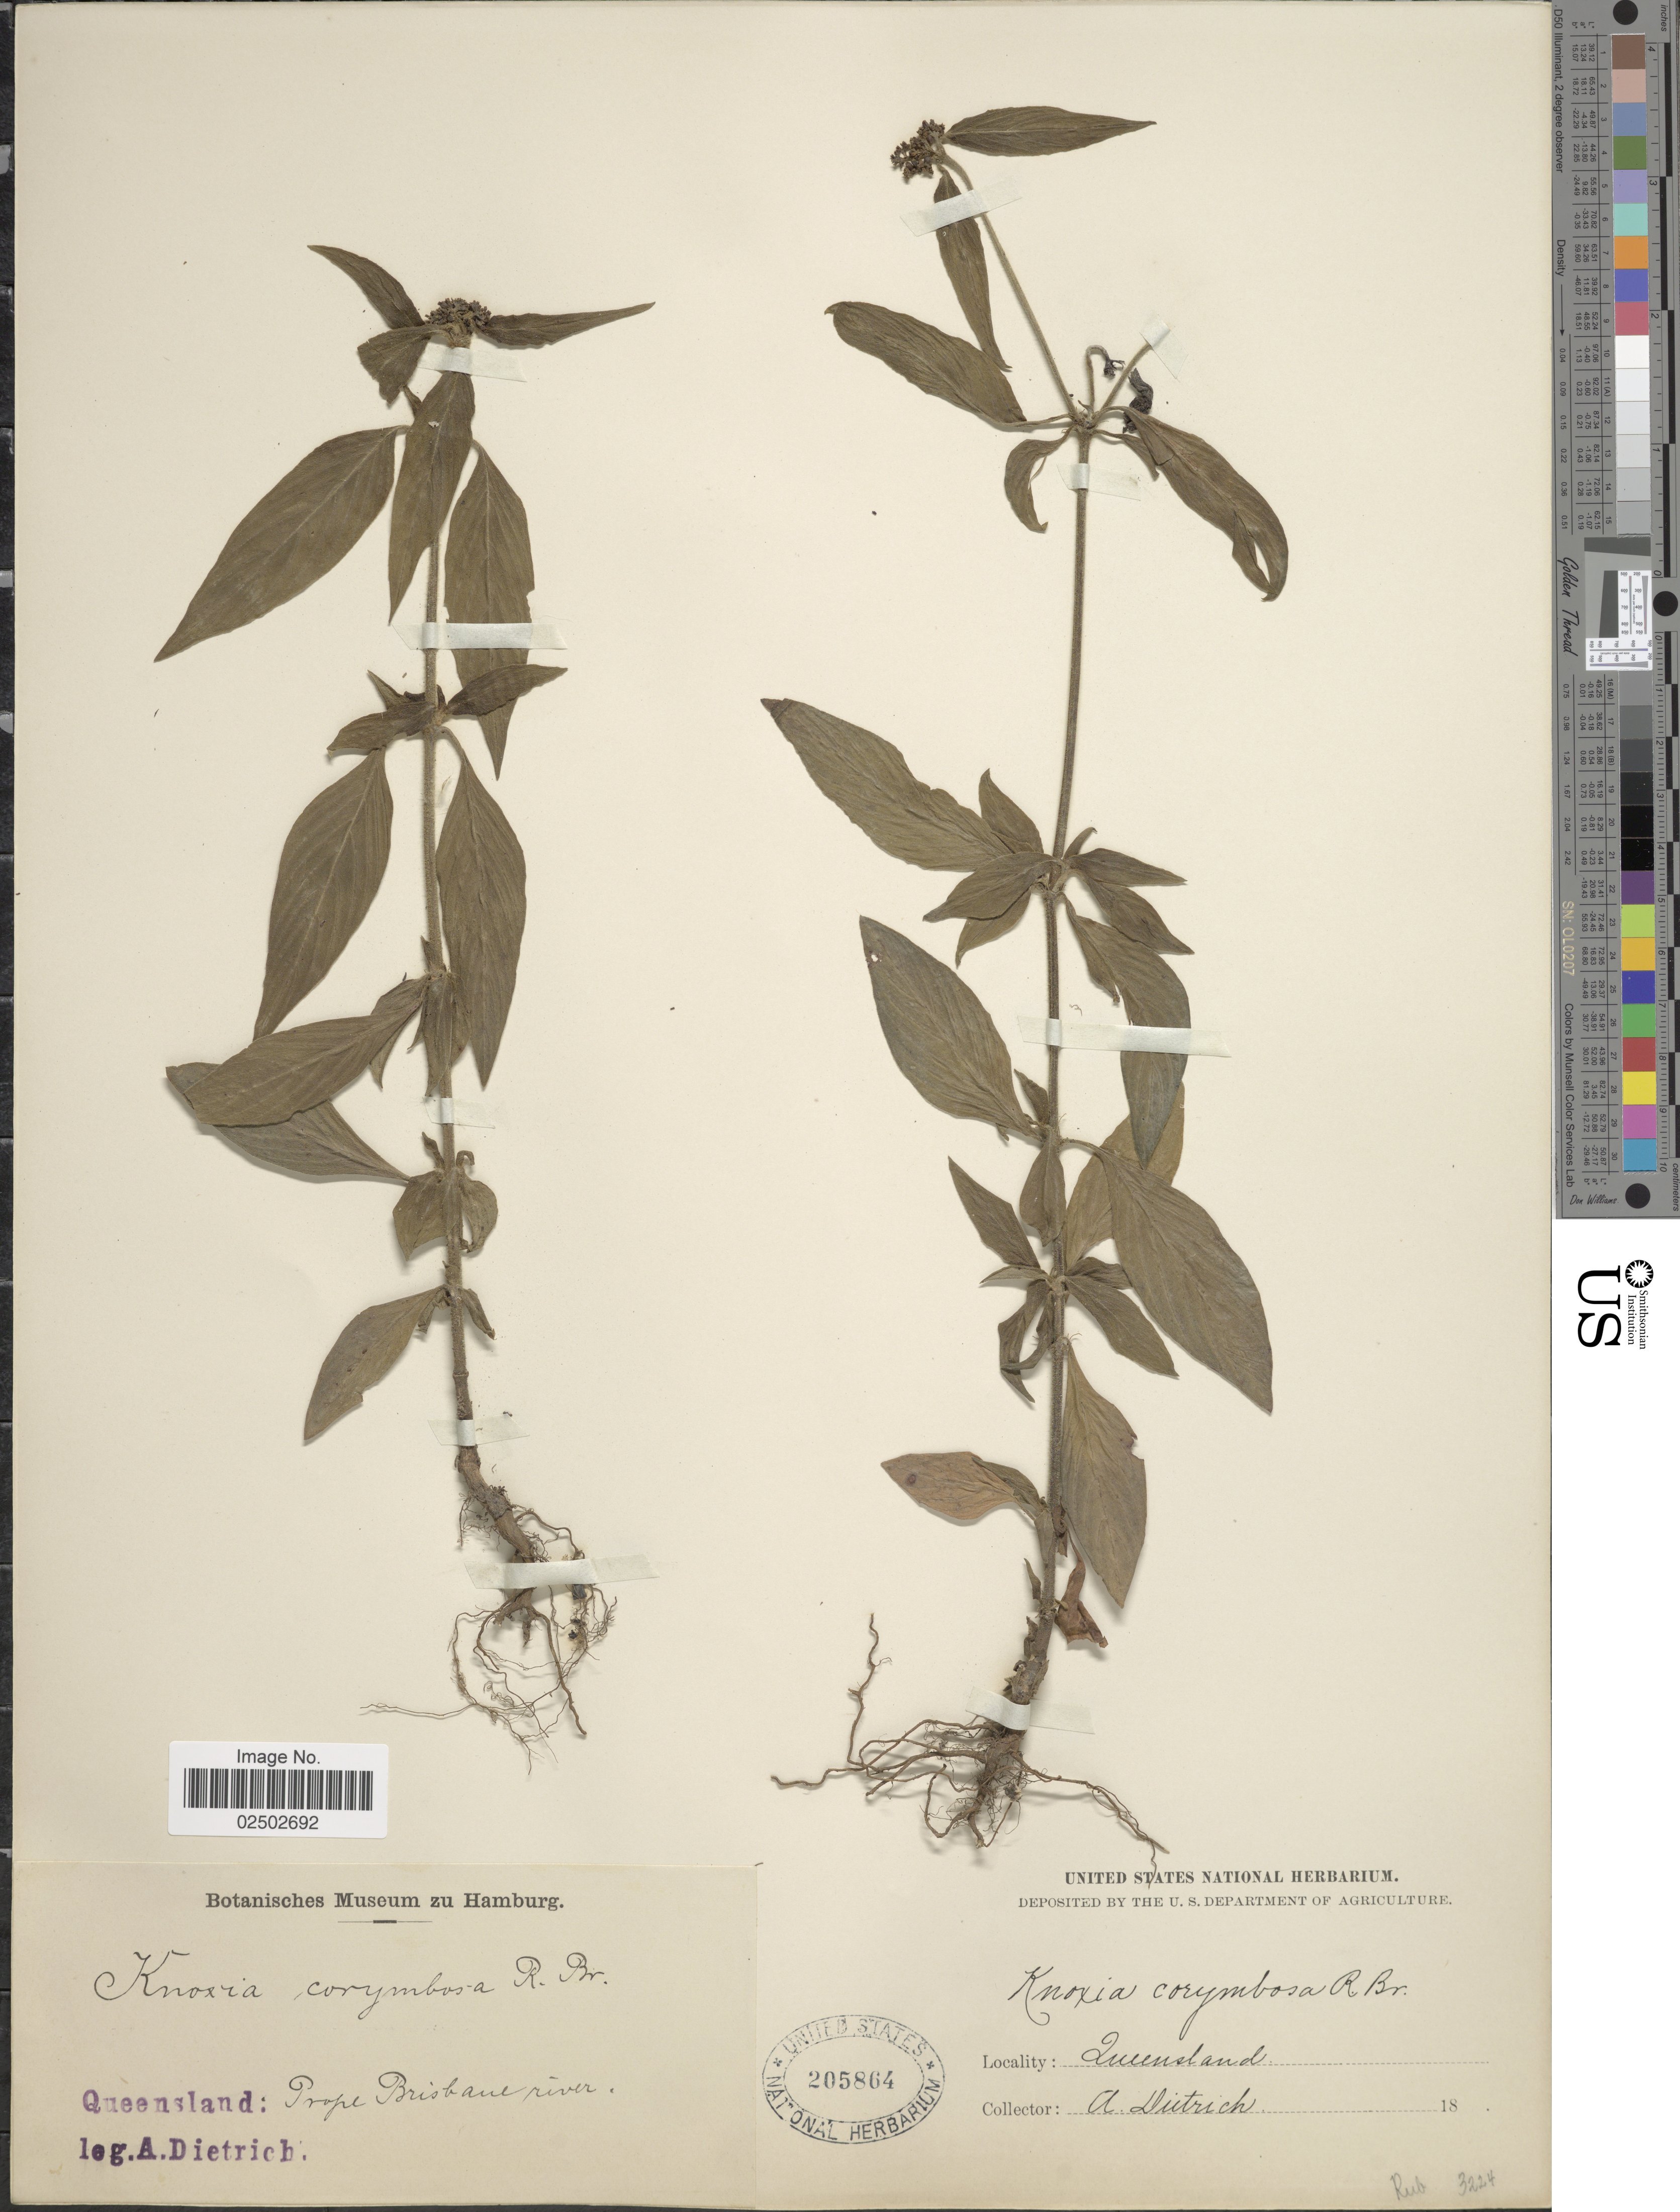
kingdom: Plantae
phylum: Tracheophyta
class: Magnoliopsida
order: Gentianales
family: Rubiaceae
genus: Knoxia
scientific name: Knoxia corymbosa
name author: Willd.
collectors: A. Dietrich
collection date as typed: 18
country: Australia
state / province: Queensland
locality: Prope Brisbane river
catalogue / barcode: US 205864